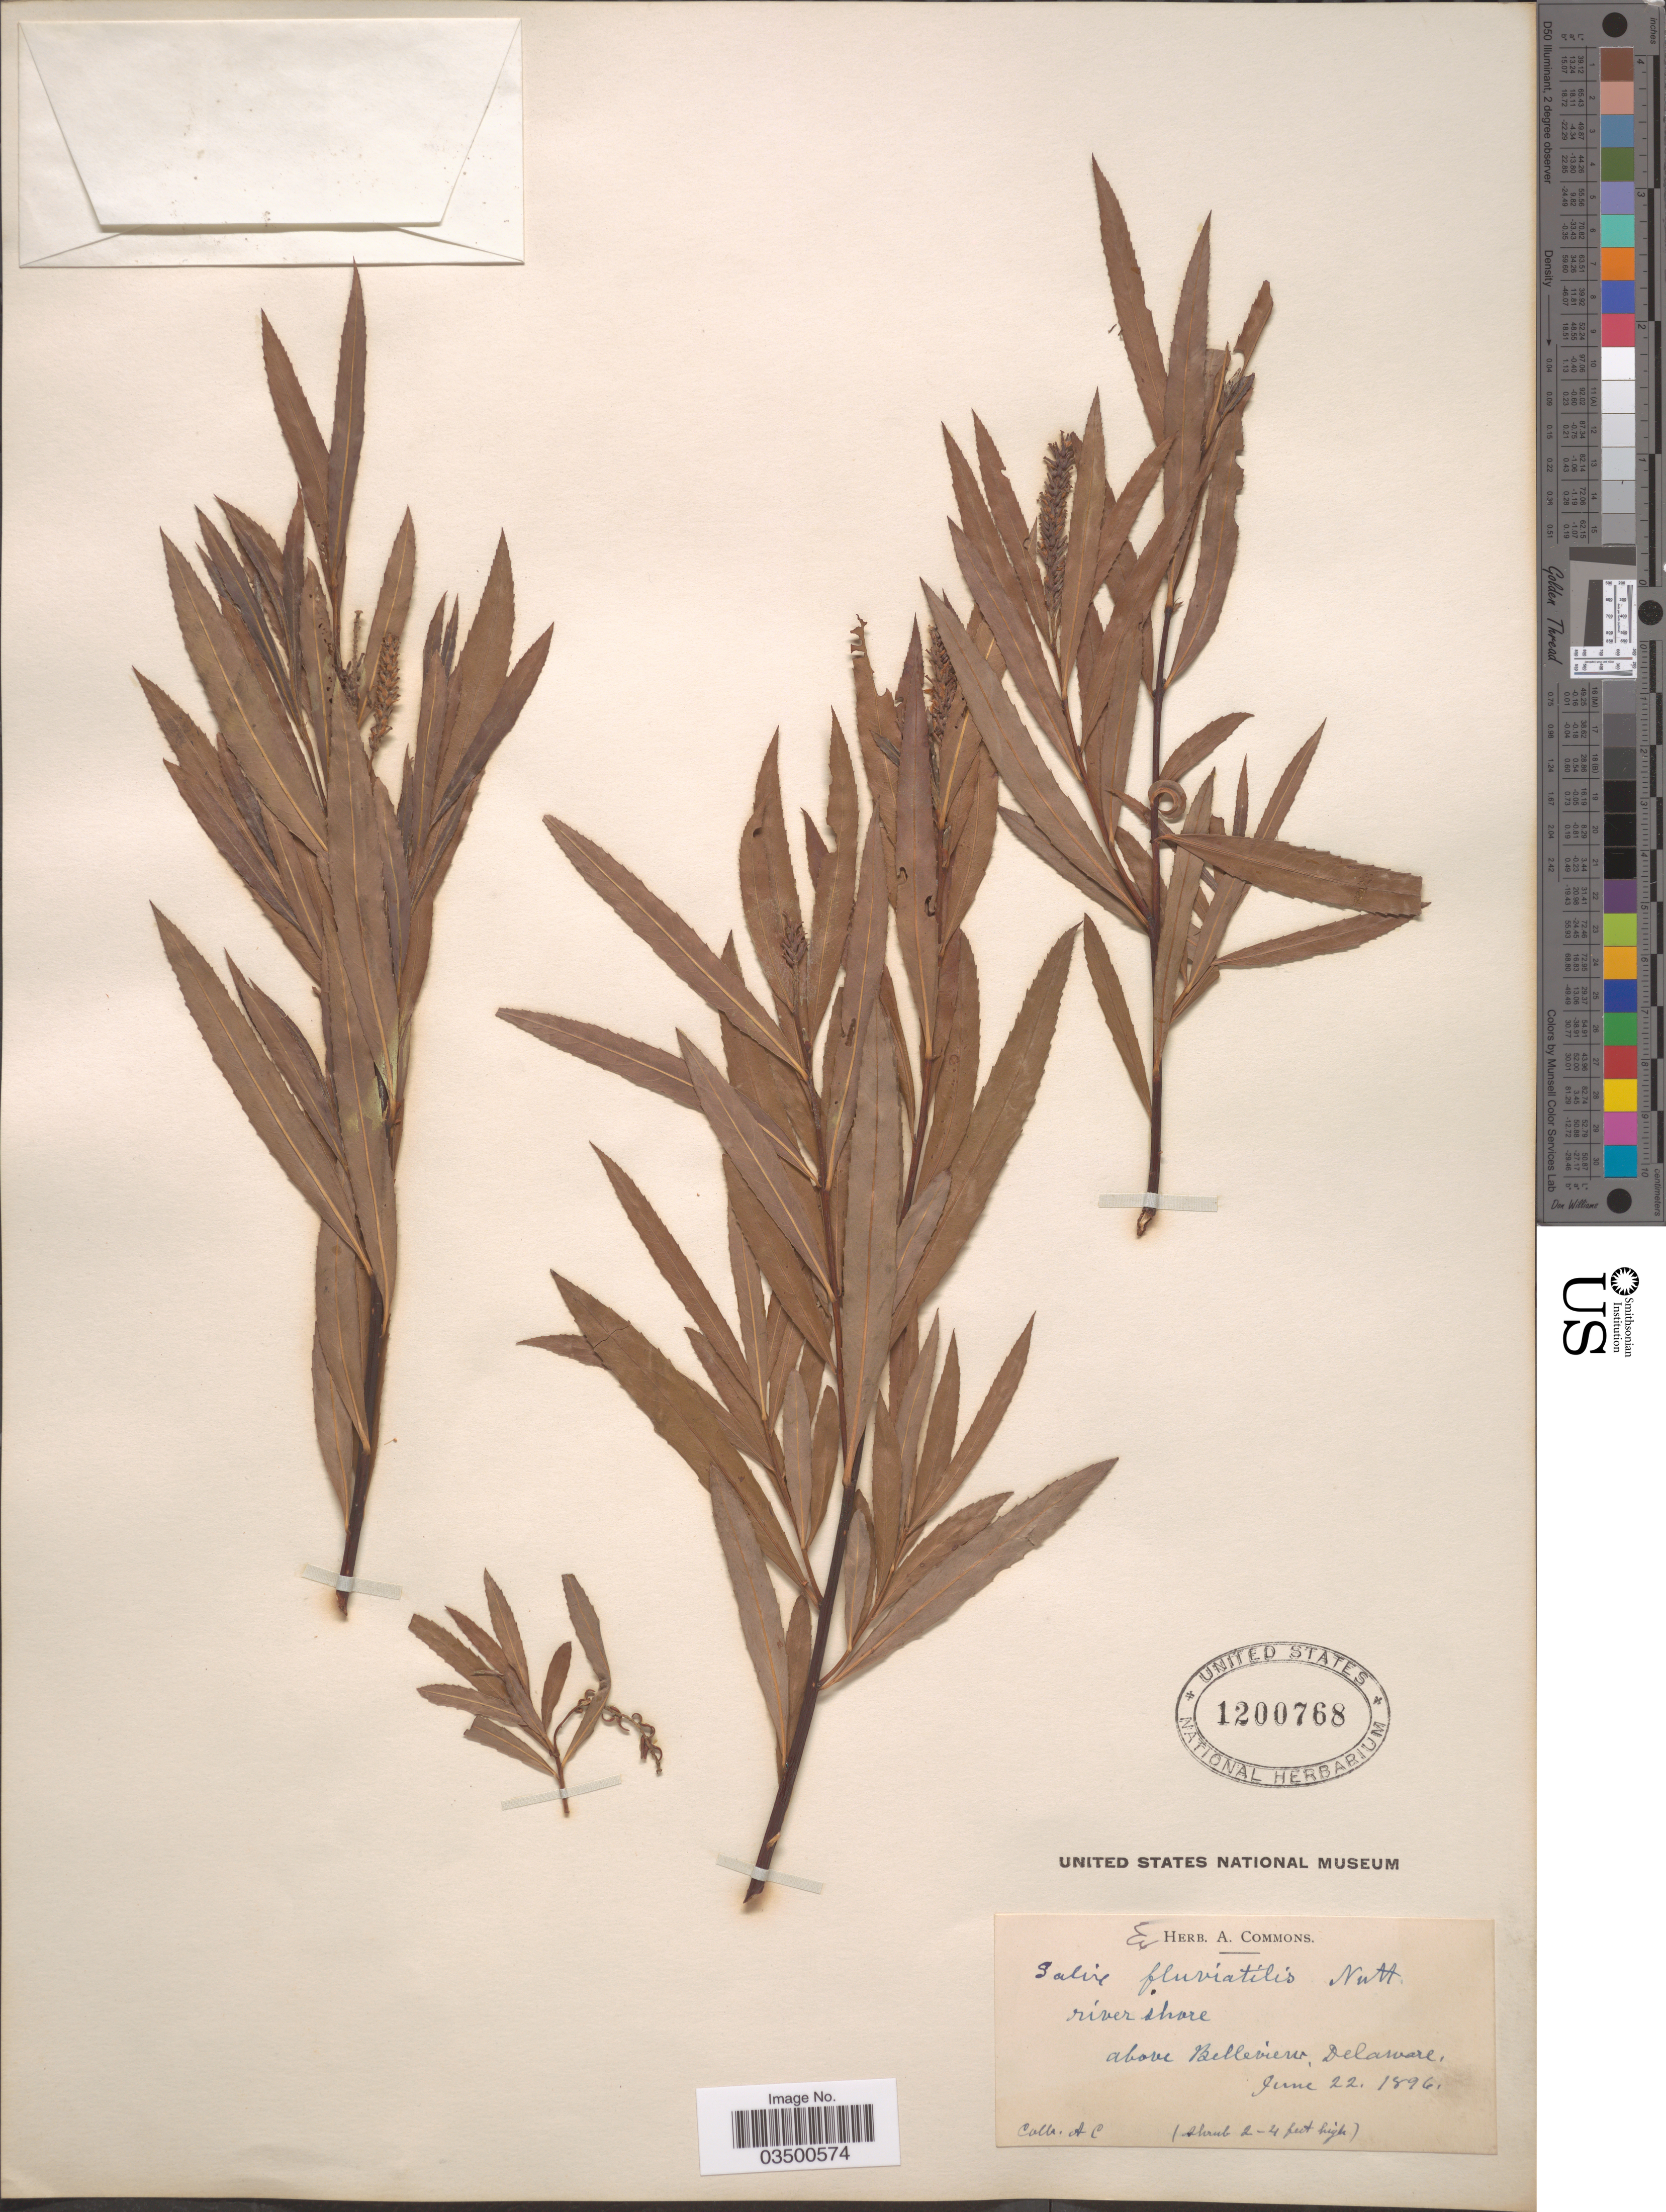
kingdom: Plantae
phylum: Tracheophyta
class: Magnoliopsida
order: Malpighiales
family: Salicaceae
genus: Salix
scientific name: Salix fluviatilis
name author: Nutt.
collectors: A. Commons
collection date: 1896-06-22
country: United States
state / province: Delaware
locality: Above Belleview.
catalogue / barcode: US 1200768